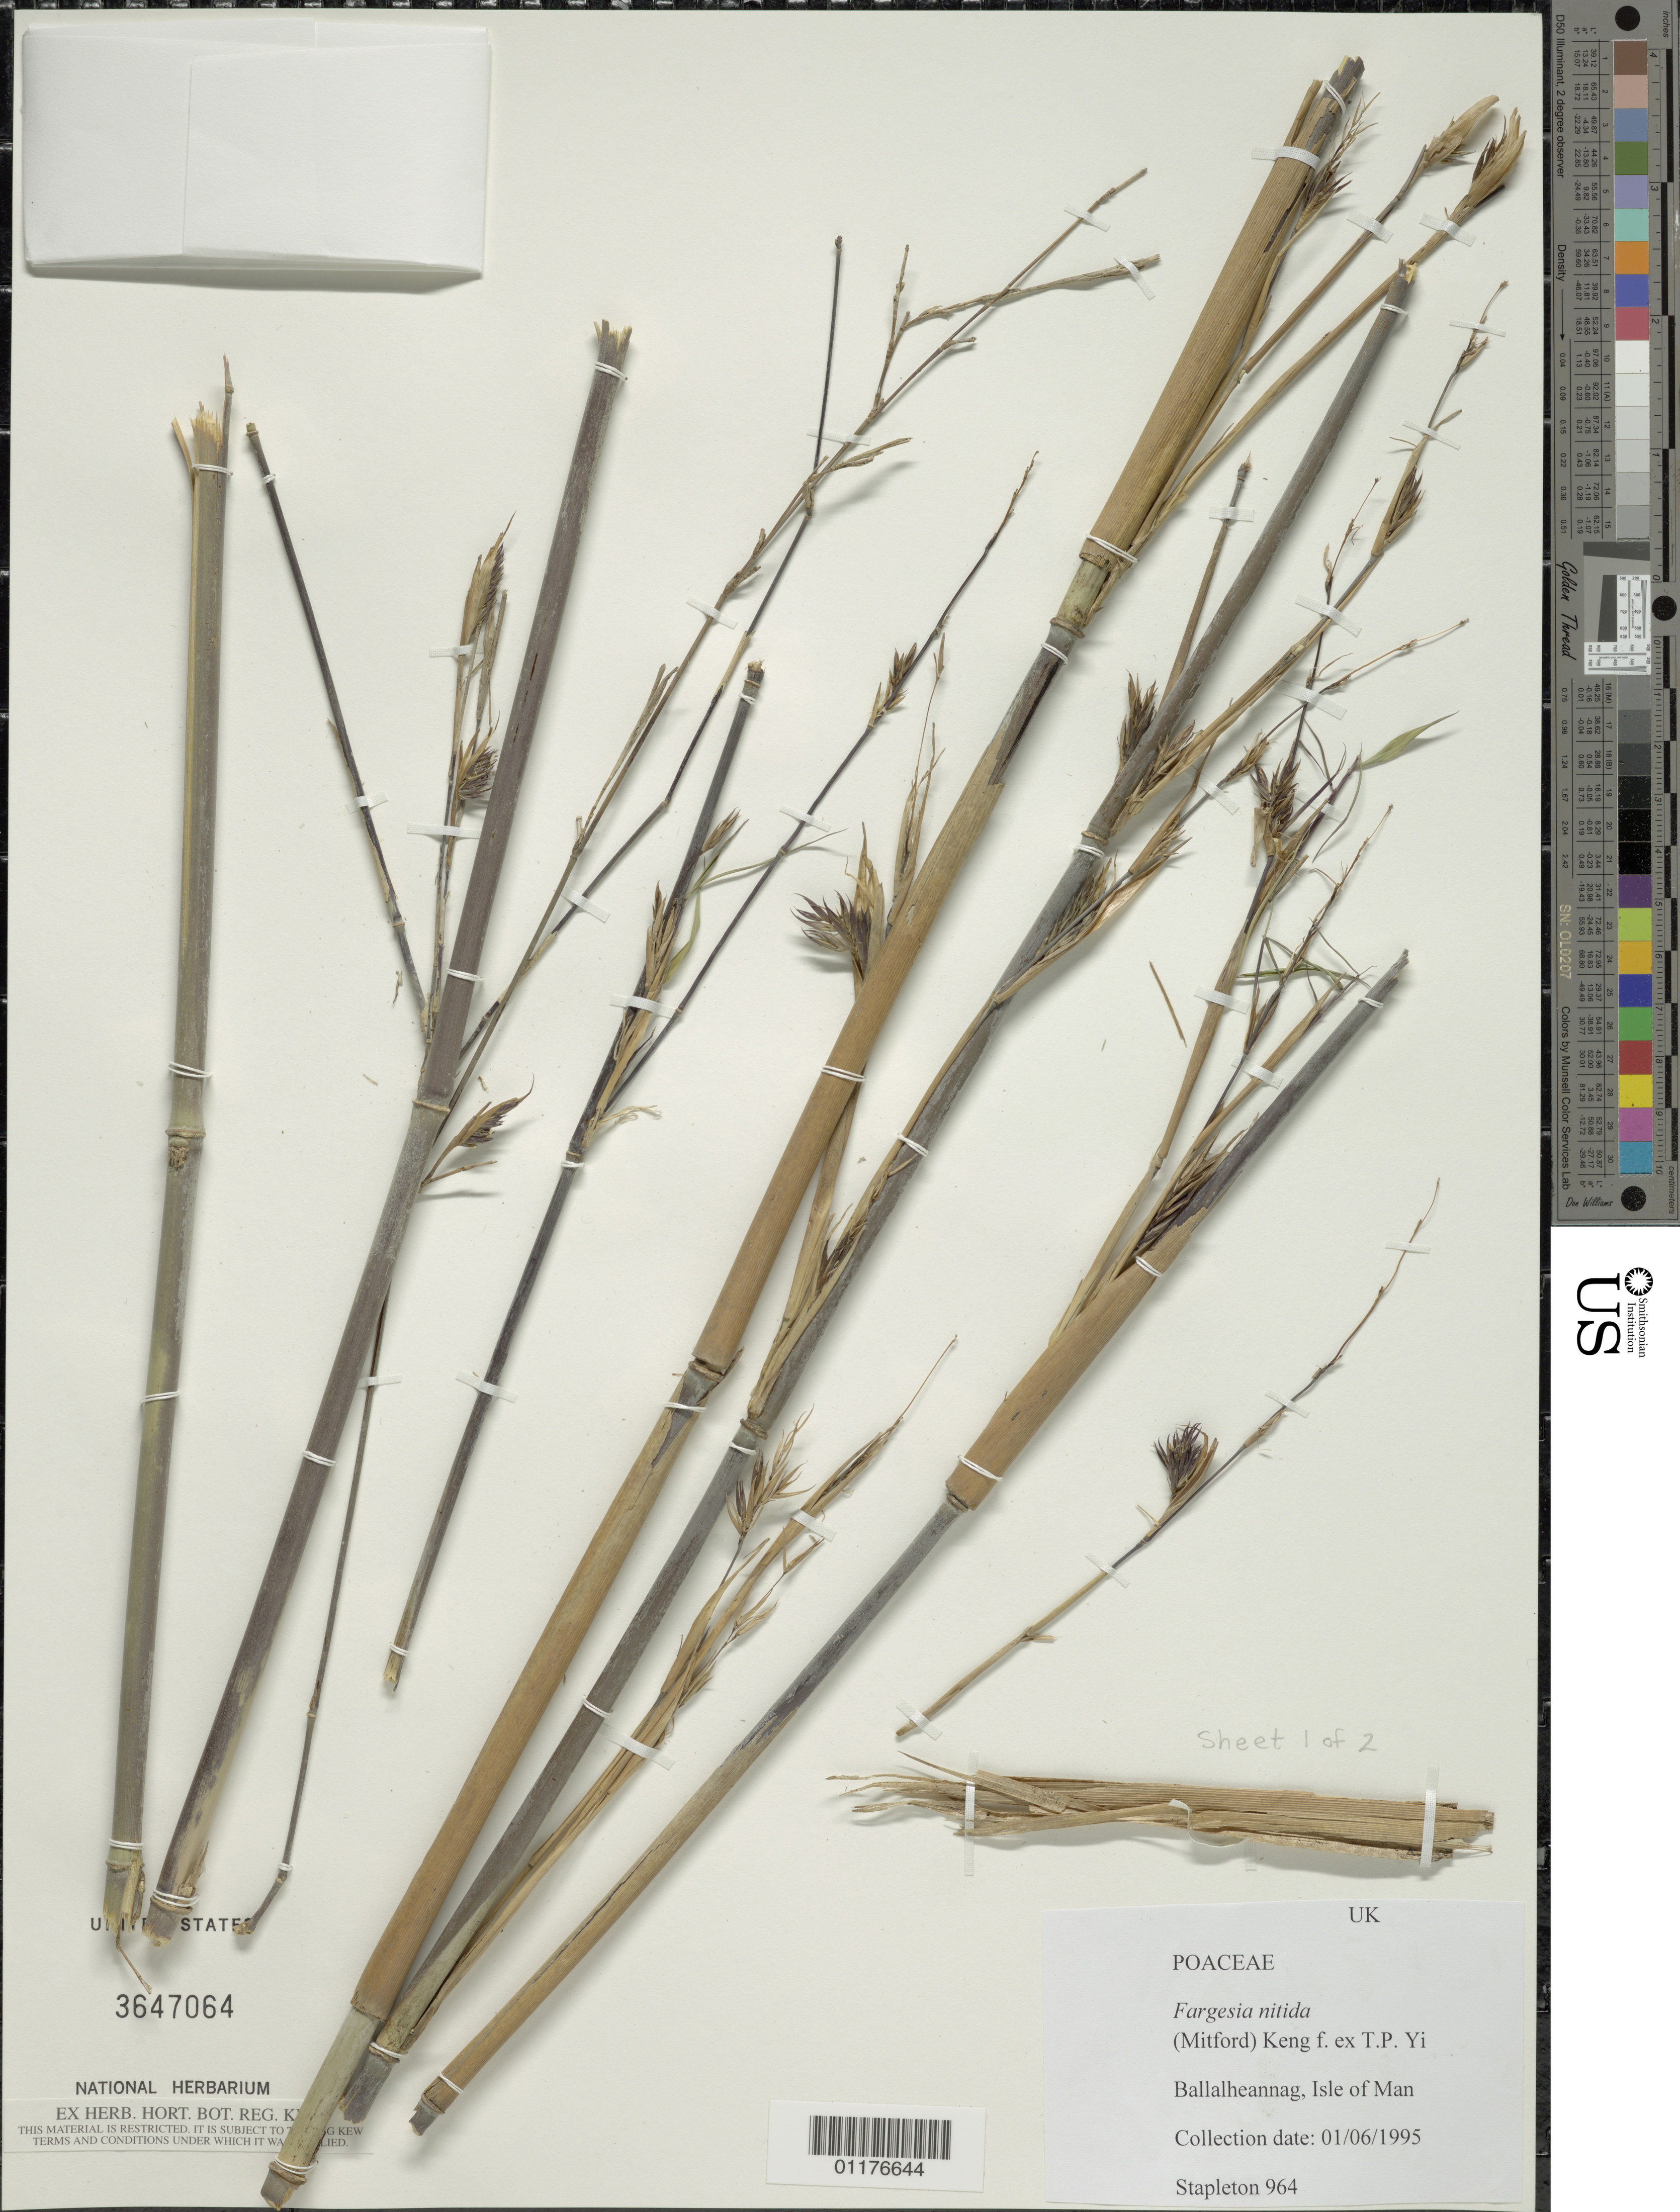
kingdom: Plantae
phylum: Tracheophyta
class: Liliopsida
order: Poales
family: Poaceae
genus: Fargesia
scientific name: Fargesia nitida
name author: (Mitford ex Stapf) Keng f. ex T.P. Yi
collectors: -. Stapleton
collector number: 964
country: United Kingdom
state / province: England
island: Isle of Man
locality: Ballalheannag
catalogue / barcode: US 3647064